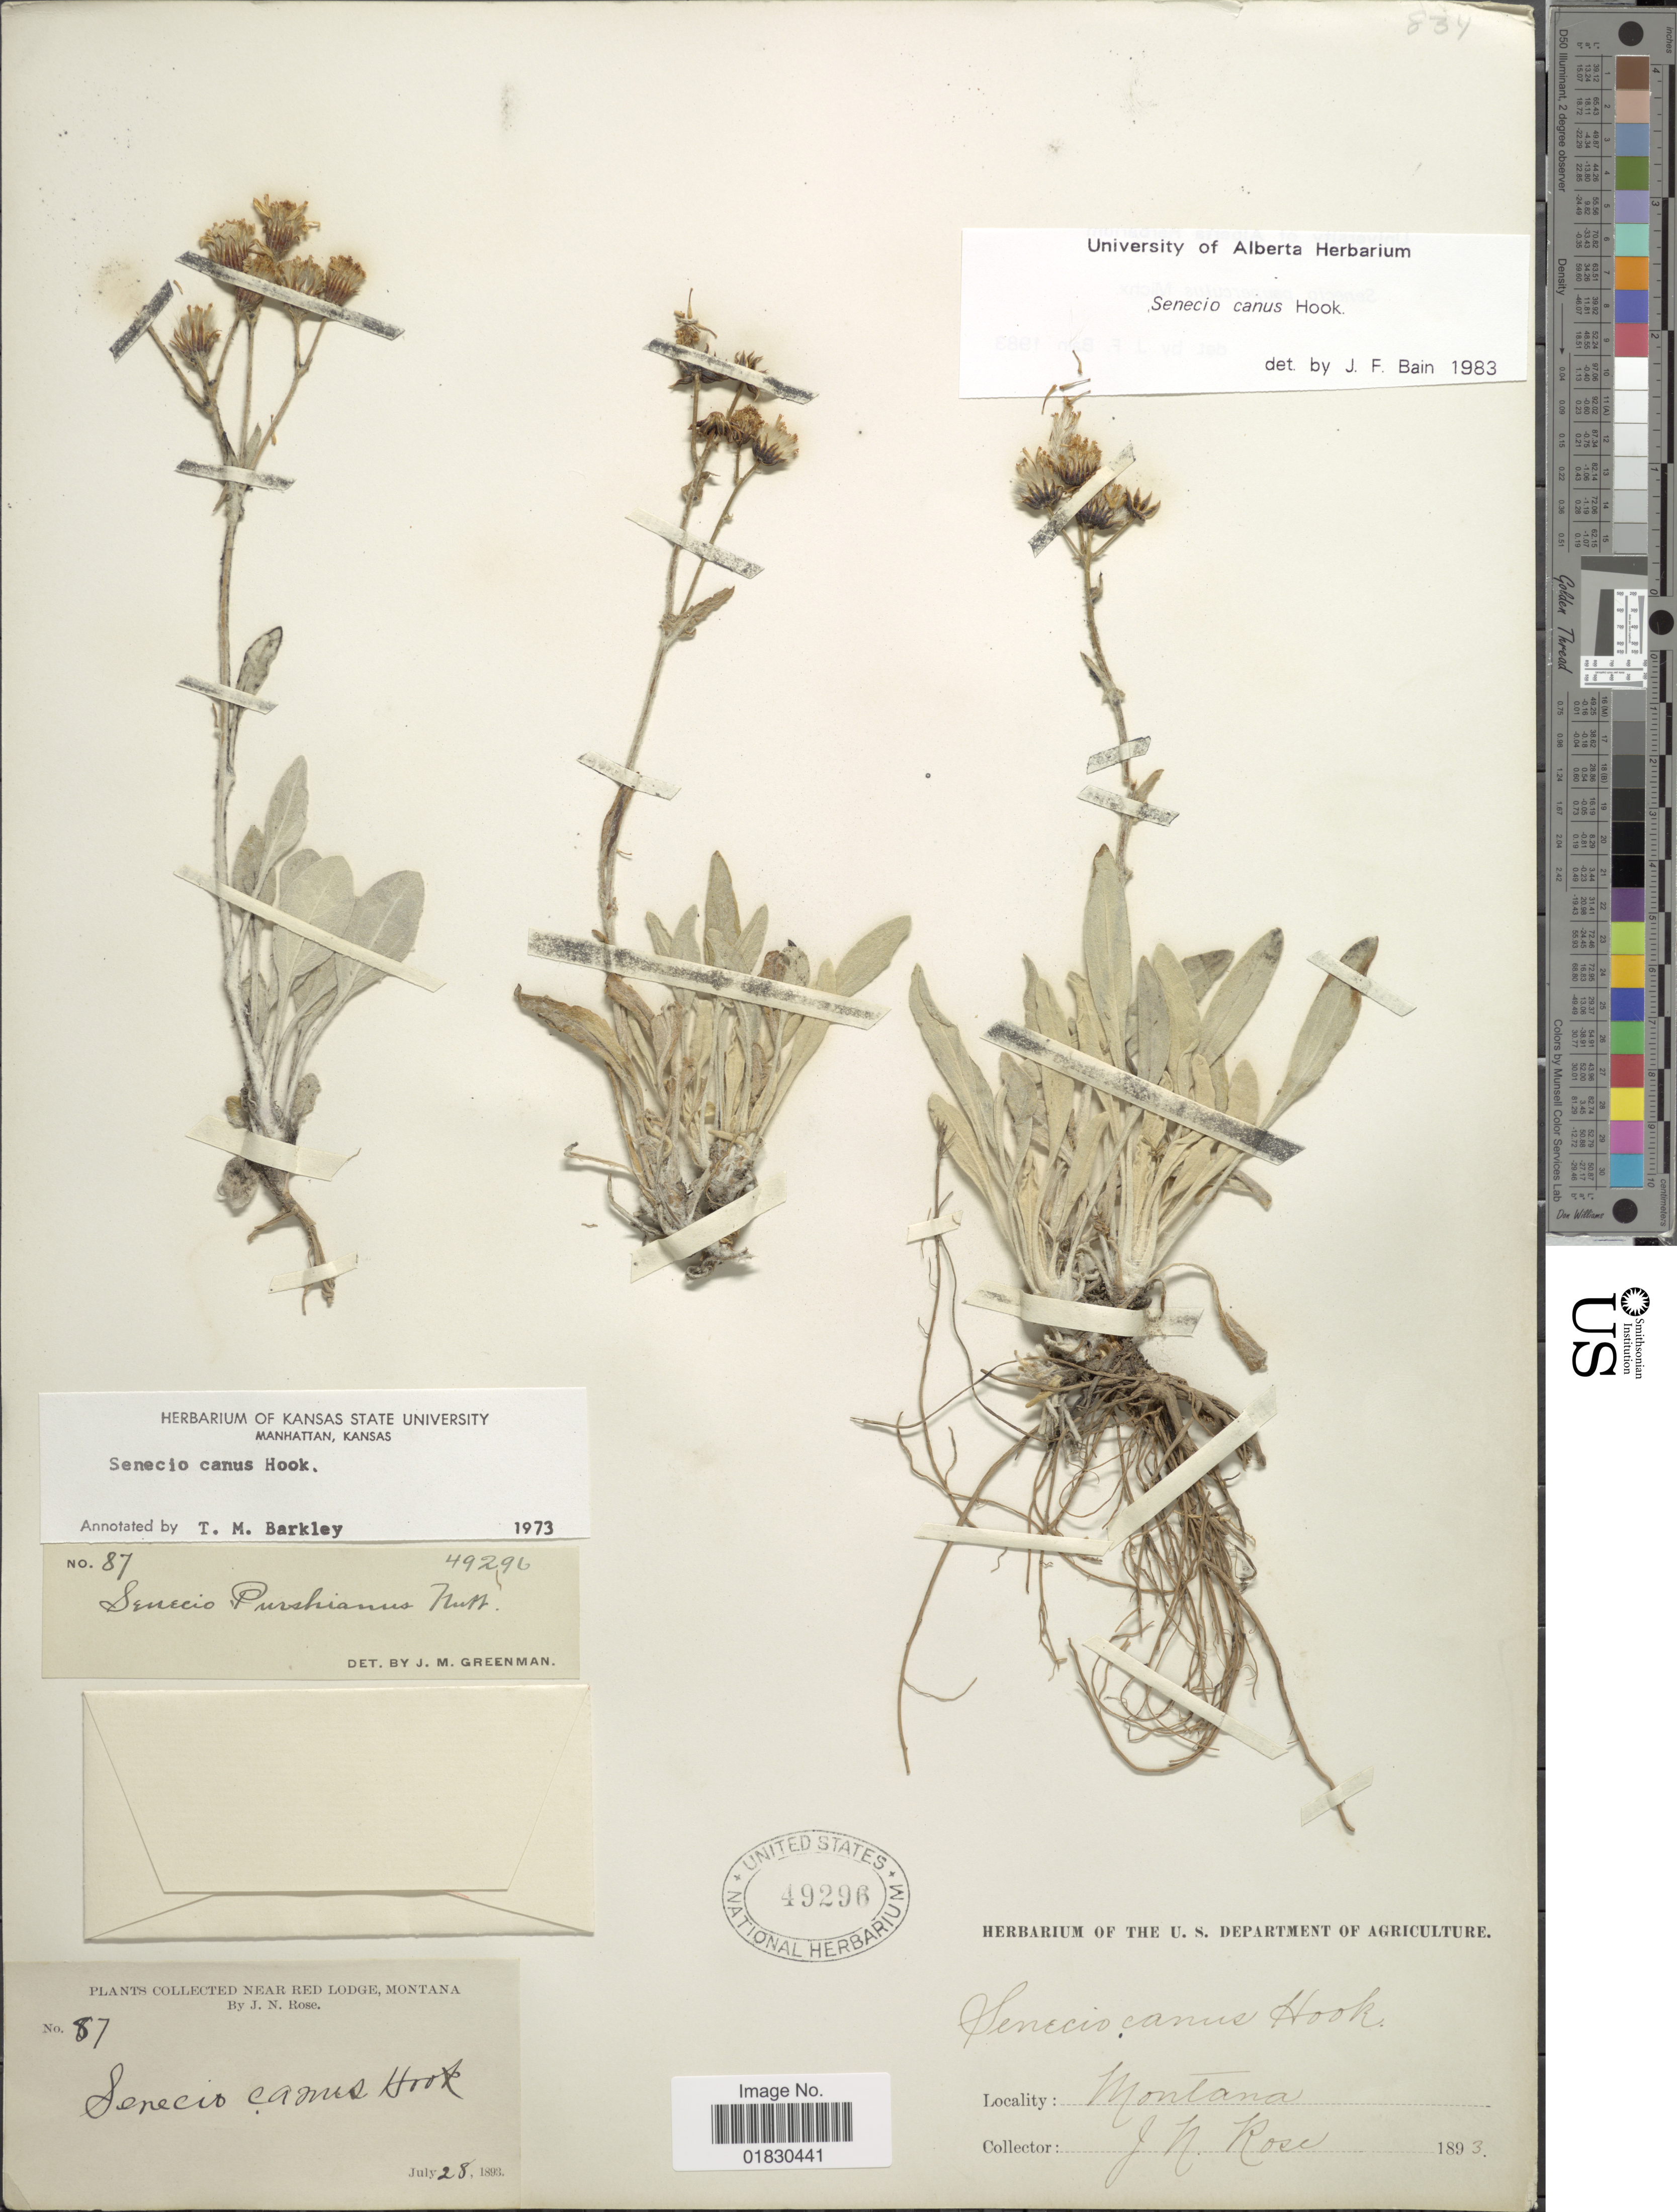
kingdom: Plantae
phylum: Tracheophyta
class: Magnoliopsida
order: Asterales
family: Asteraceae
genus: Packera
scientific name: Packera cana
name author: (Hook.) W.A. Weber & Á. Löve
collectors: J. N. Rose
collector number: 87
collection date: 1893-07-28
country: United States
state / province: Montana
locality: Near Red Lodge, Montana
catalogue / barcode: US 49296